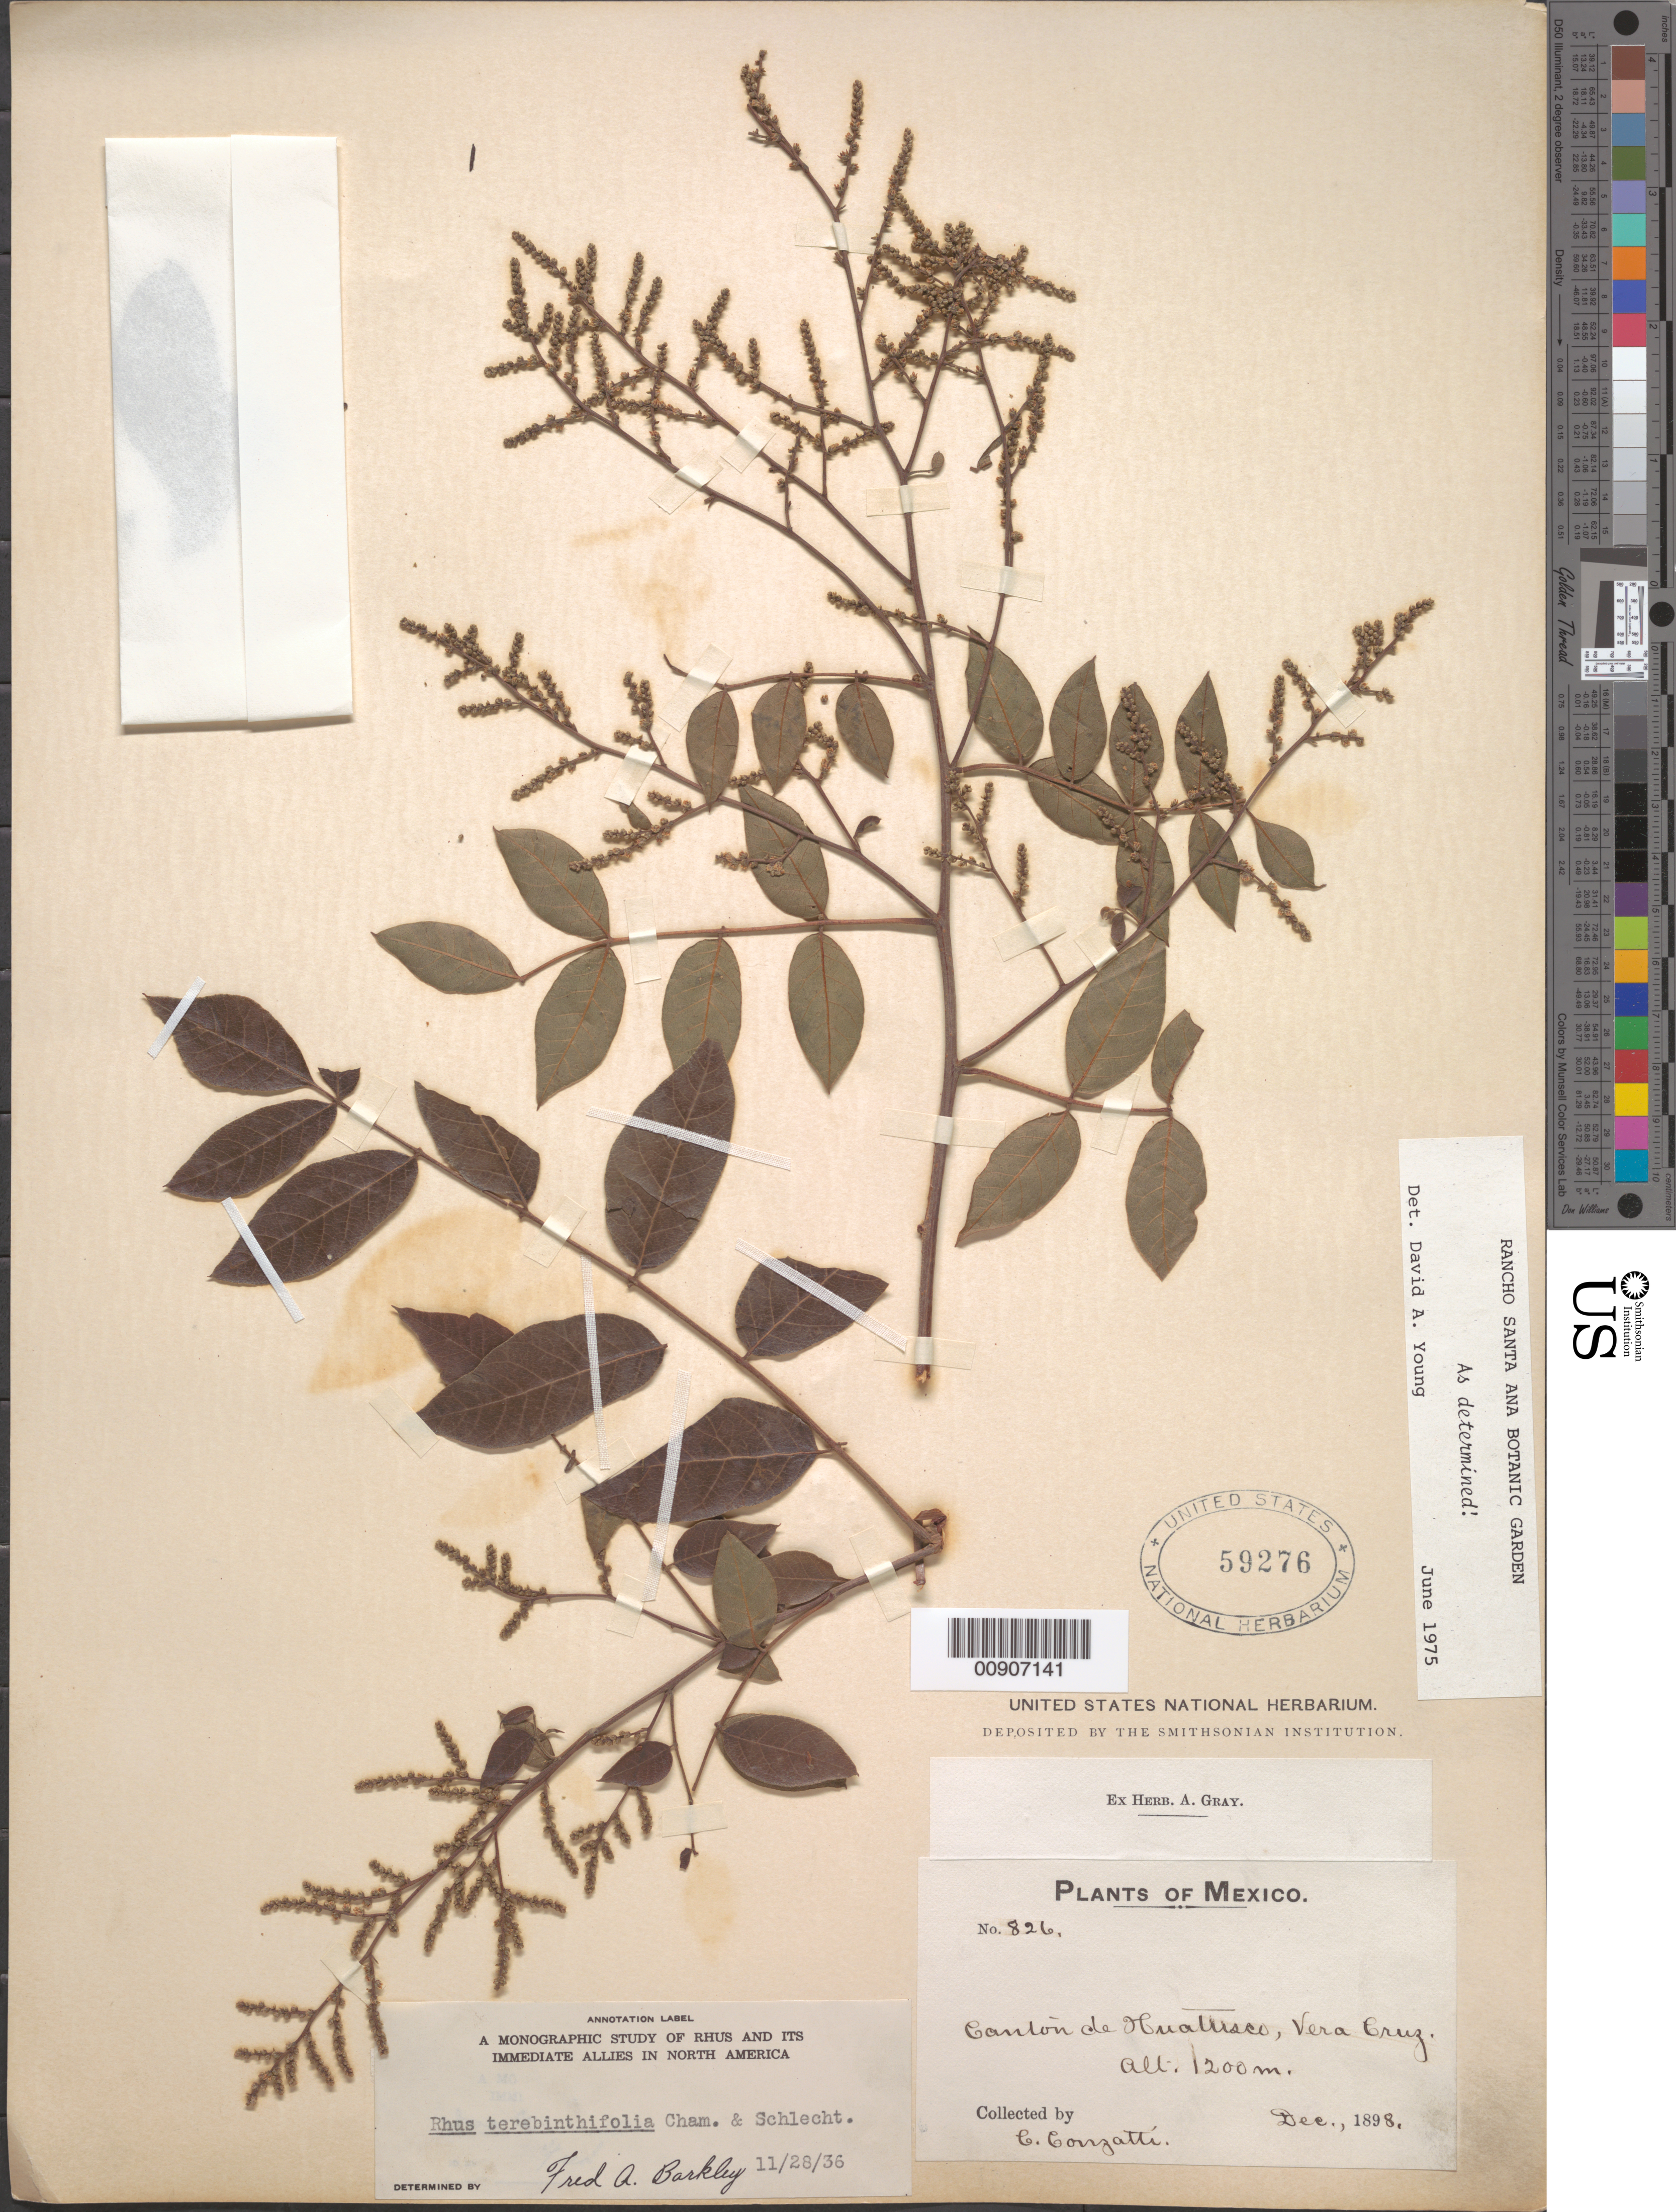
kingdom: Plantae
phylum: Tracheophyta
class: Magnoliopsida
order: Sapindales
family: Anacardiaceae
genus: Rhus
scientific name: Rhus terebinthifolia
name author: Schltdl. & Cham.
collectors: C. Conzatti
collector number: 826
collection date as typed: Dec 1898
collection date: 1898-12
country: Mexico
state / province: Veracruz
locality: Cantón de Huatusco, Veracruz.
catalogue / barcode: US 59276